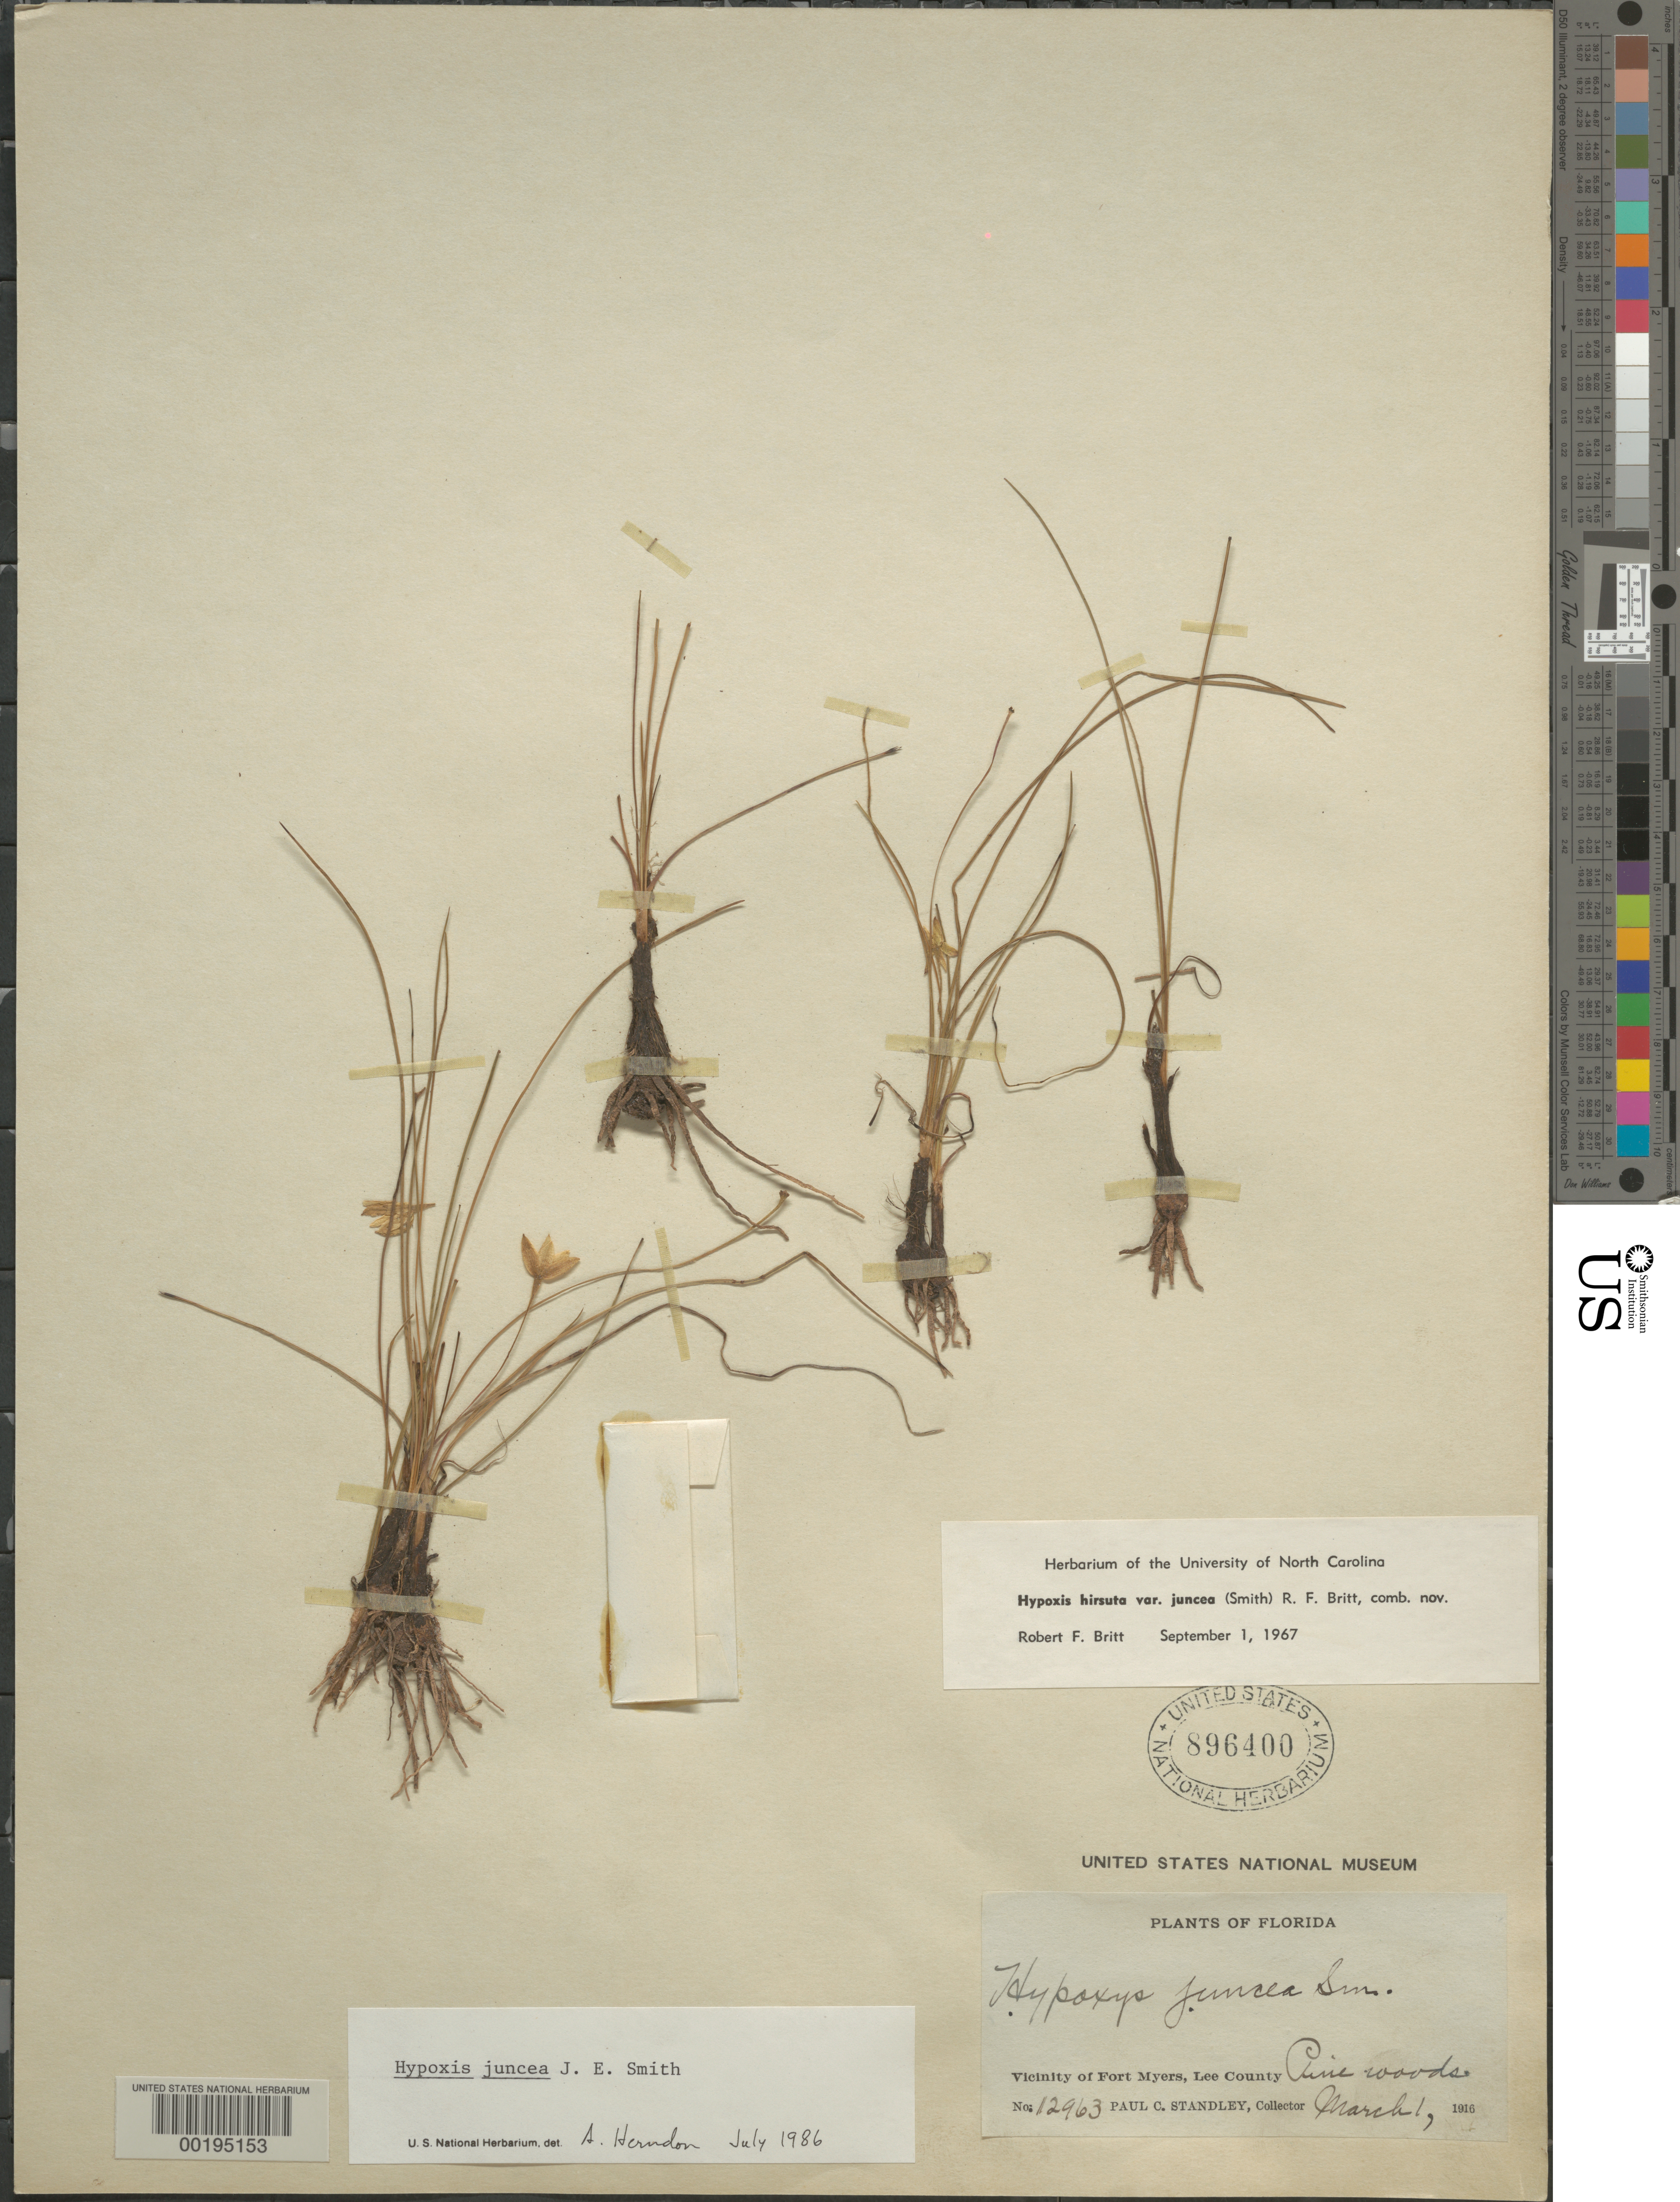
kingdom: Plantae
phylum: Tracheophyta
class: Liliopsida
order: Asparagales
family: Hypoxidaceae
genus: Hypoxis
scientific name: Hypoxis juncea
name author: Small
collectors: J. P. Standley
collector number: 12963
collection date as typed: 01 Mar 1916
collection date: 1916-03-01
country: United States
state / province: Florida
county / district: Lee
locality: Vicinity of fort myers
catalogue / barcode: US 896400